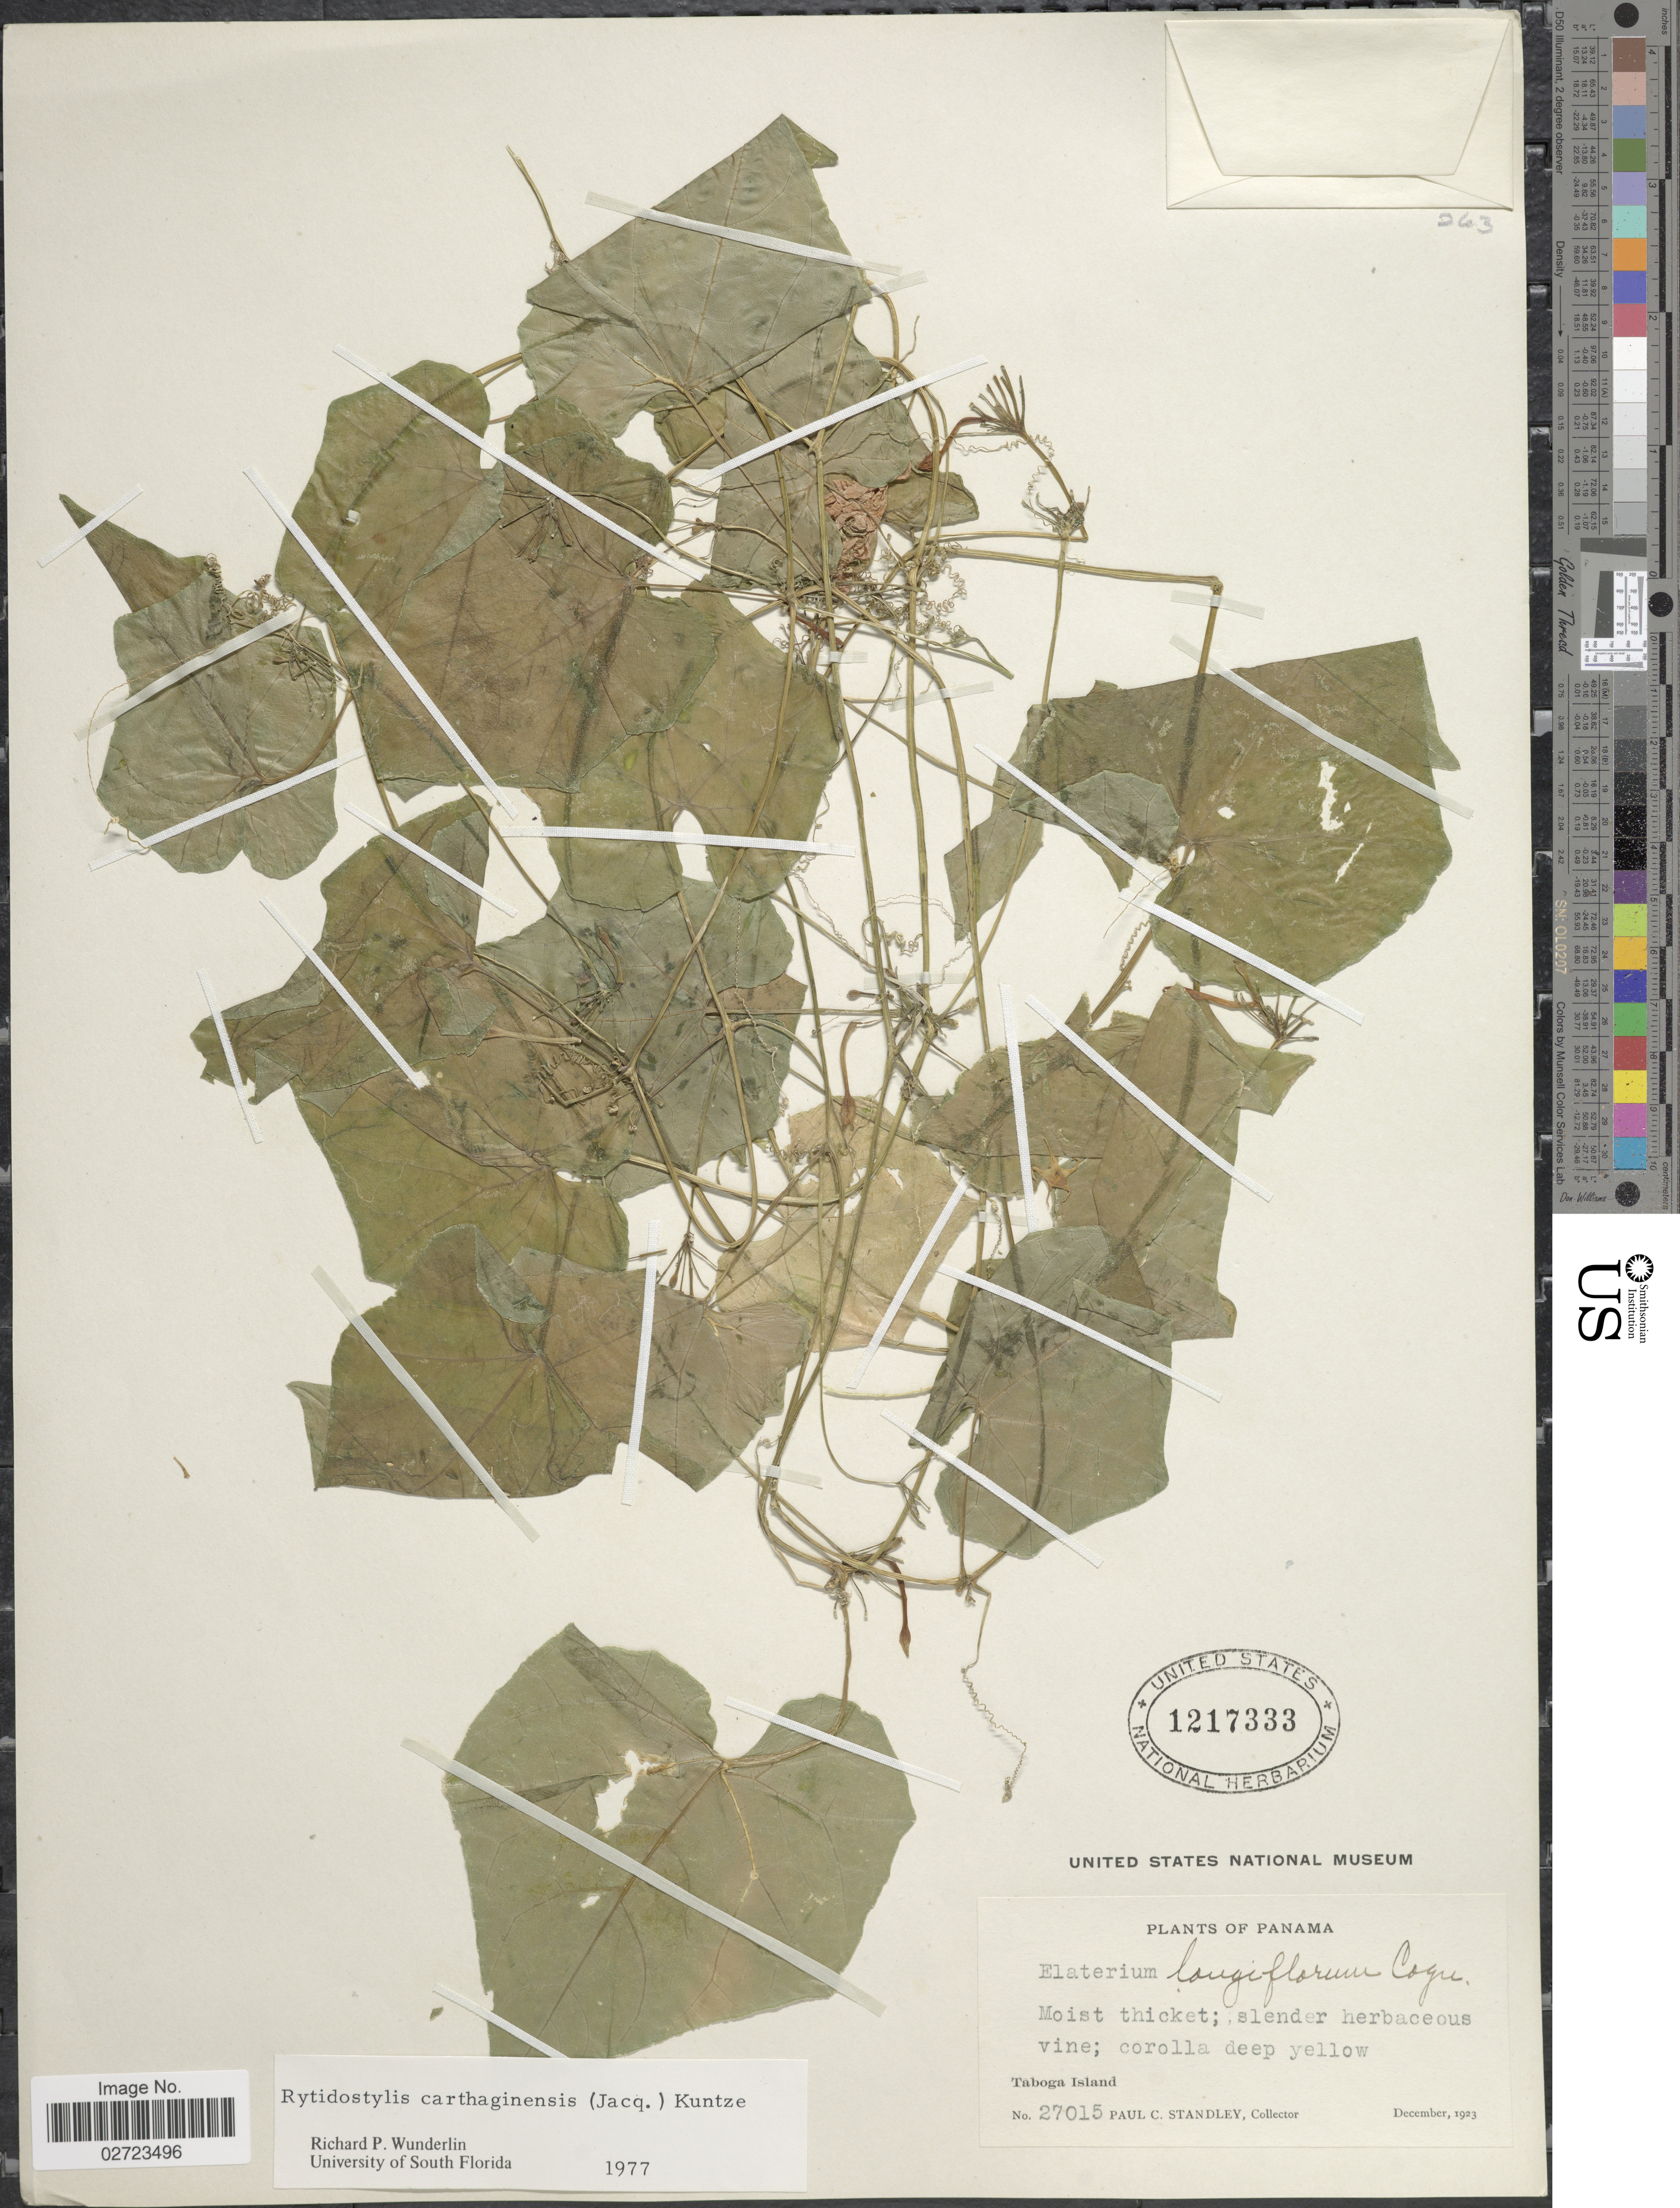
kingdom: Plantae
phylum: Tracheophyta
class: Magnoliopsida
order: Cucurbitales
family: Cucurbitaceae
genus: Cyclanthera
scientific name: Cyclanthera carthagenensis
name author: (Jacq.) H. Schaef. & S.S. Renner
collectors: P. C. Standley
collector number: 27015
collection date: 1923-12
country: Panama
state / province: Panamá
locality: Taboga Island.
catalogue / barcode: US 1217333